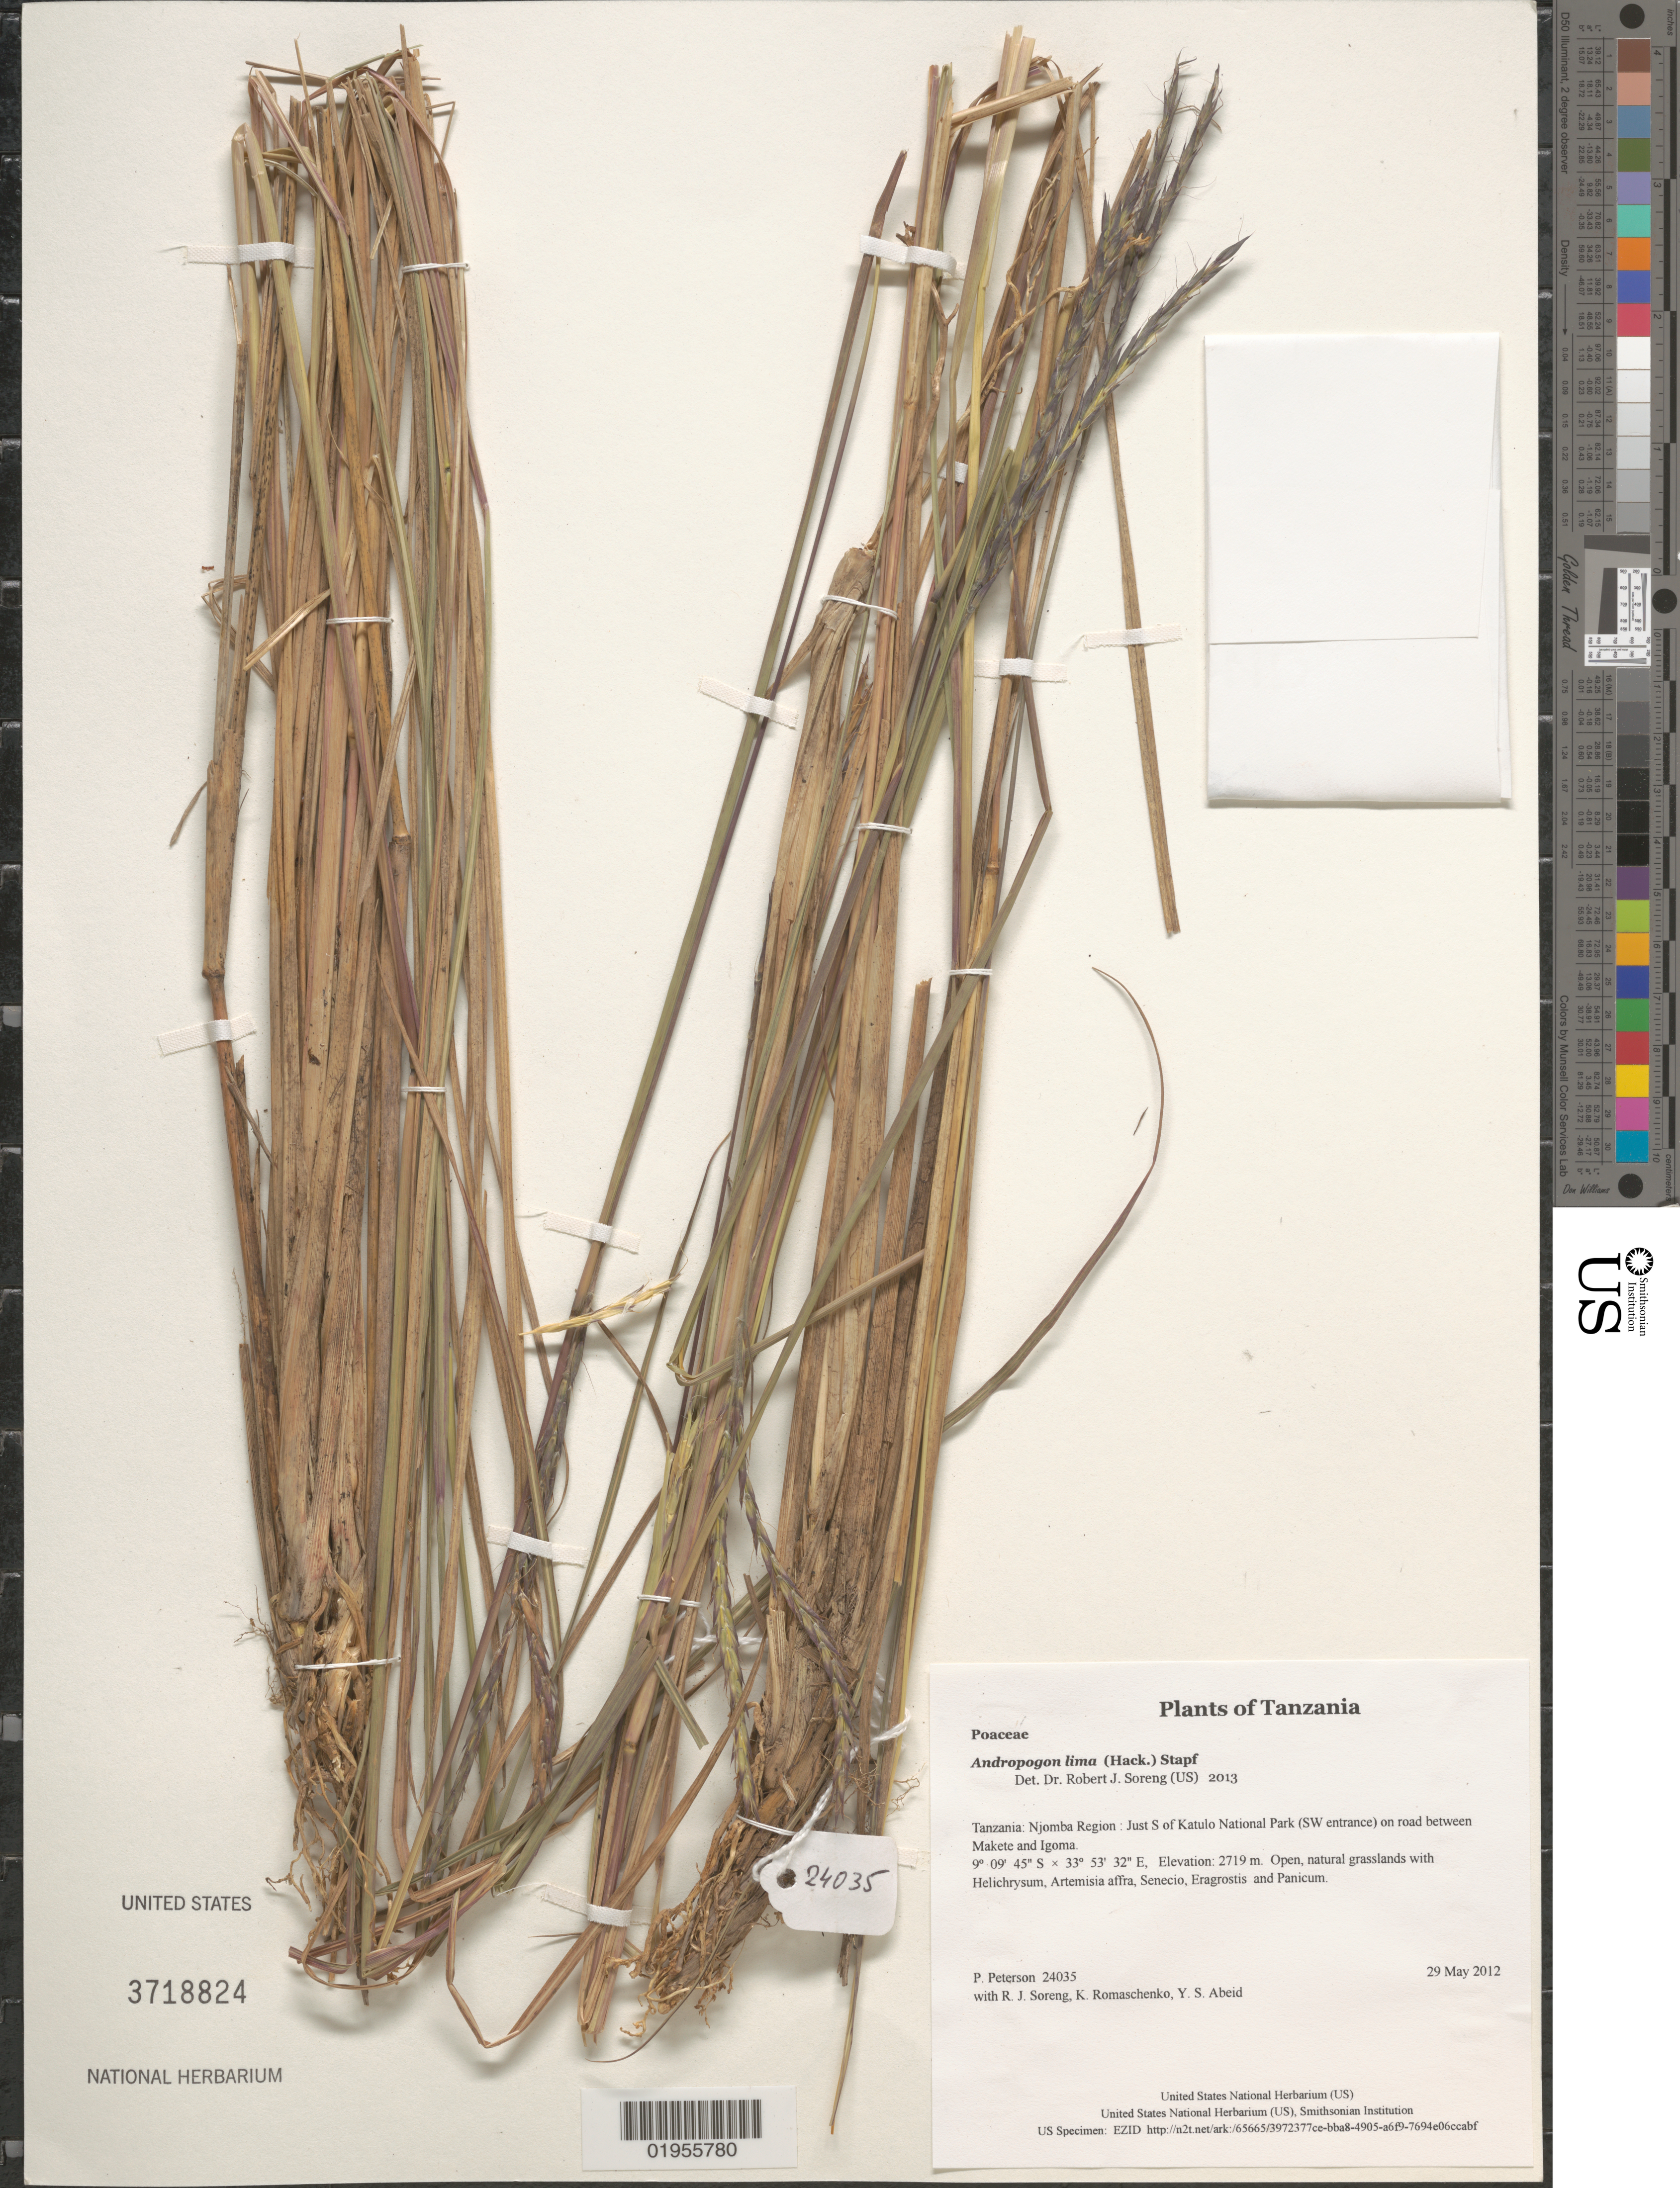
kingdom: Plantae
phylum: Tracheophyta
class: Liliopsida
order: Poales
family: Poaceae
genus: Andropogon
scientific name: Andropogon lima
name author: (Hack.) Stapf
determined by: Soreng, Robert J., Research Associate (BOT), Smithsonian Institution - National Museum of Natural History (UNITED STATES)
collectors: P. M. Peterson, R. J. Soreng, K. Romaschenko & Y. Abeid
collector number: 24035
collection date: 2012-05-29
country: Tanzania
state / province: Njombe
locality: Just S of Katulo National Park (SW entrance) on road between Makete and Igoma.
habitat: Open, natural grasslands with Helichrysum, Artemisia affra, Senecio, Eragrostis and Panicum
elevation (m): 2719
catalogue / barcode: US 3718824